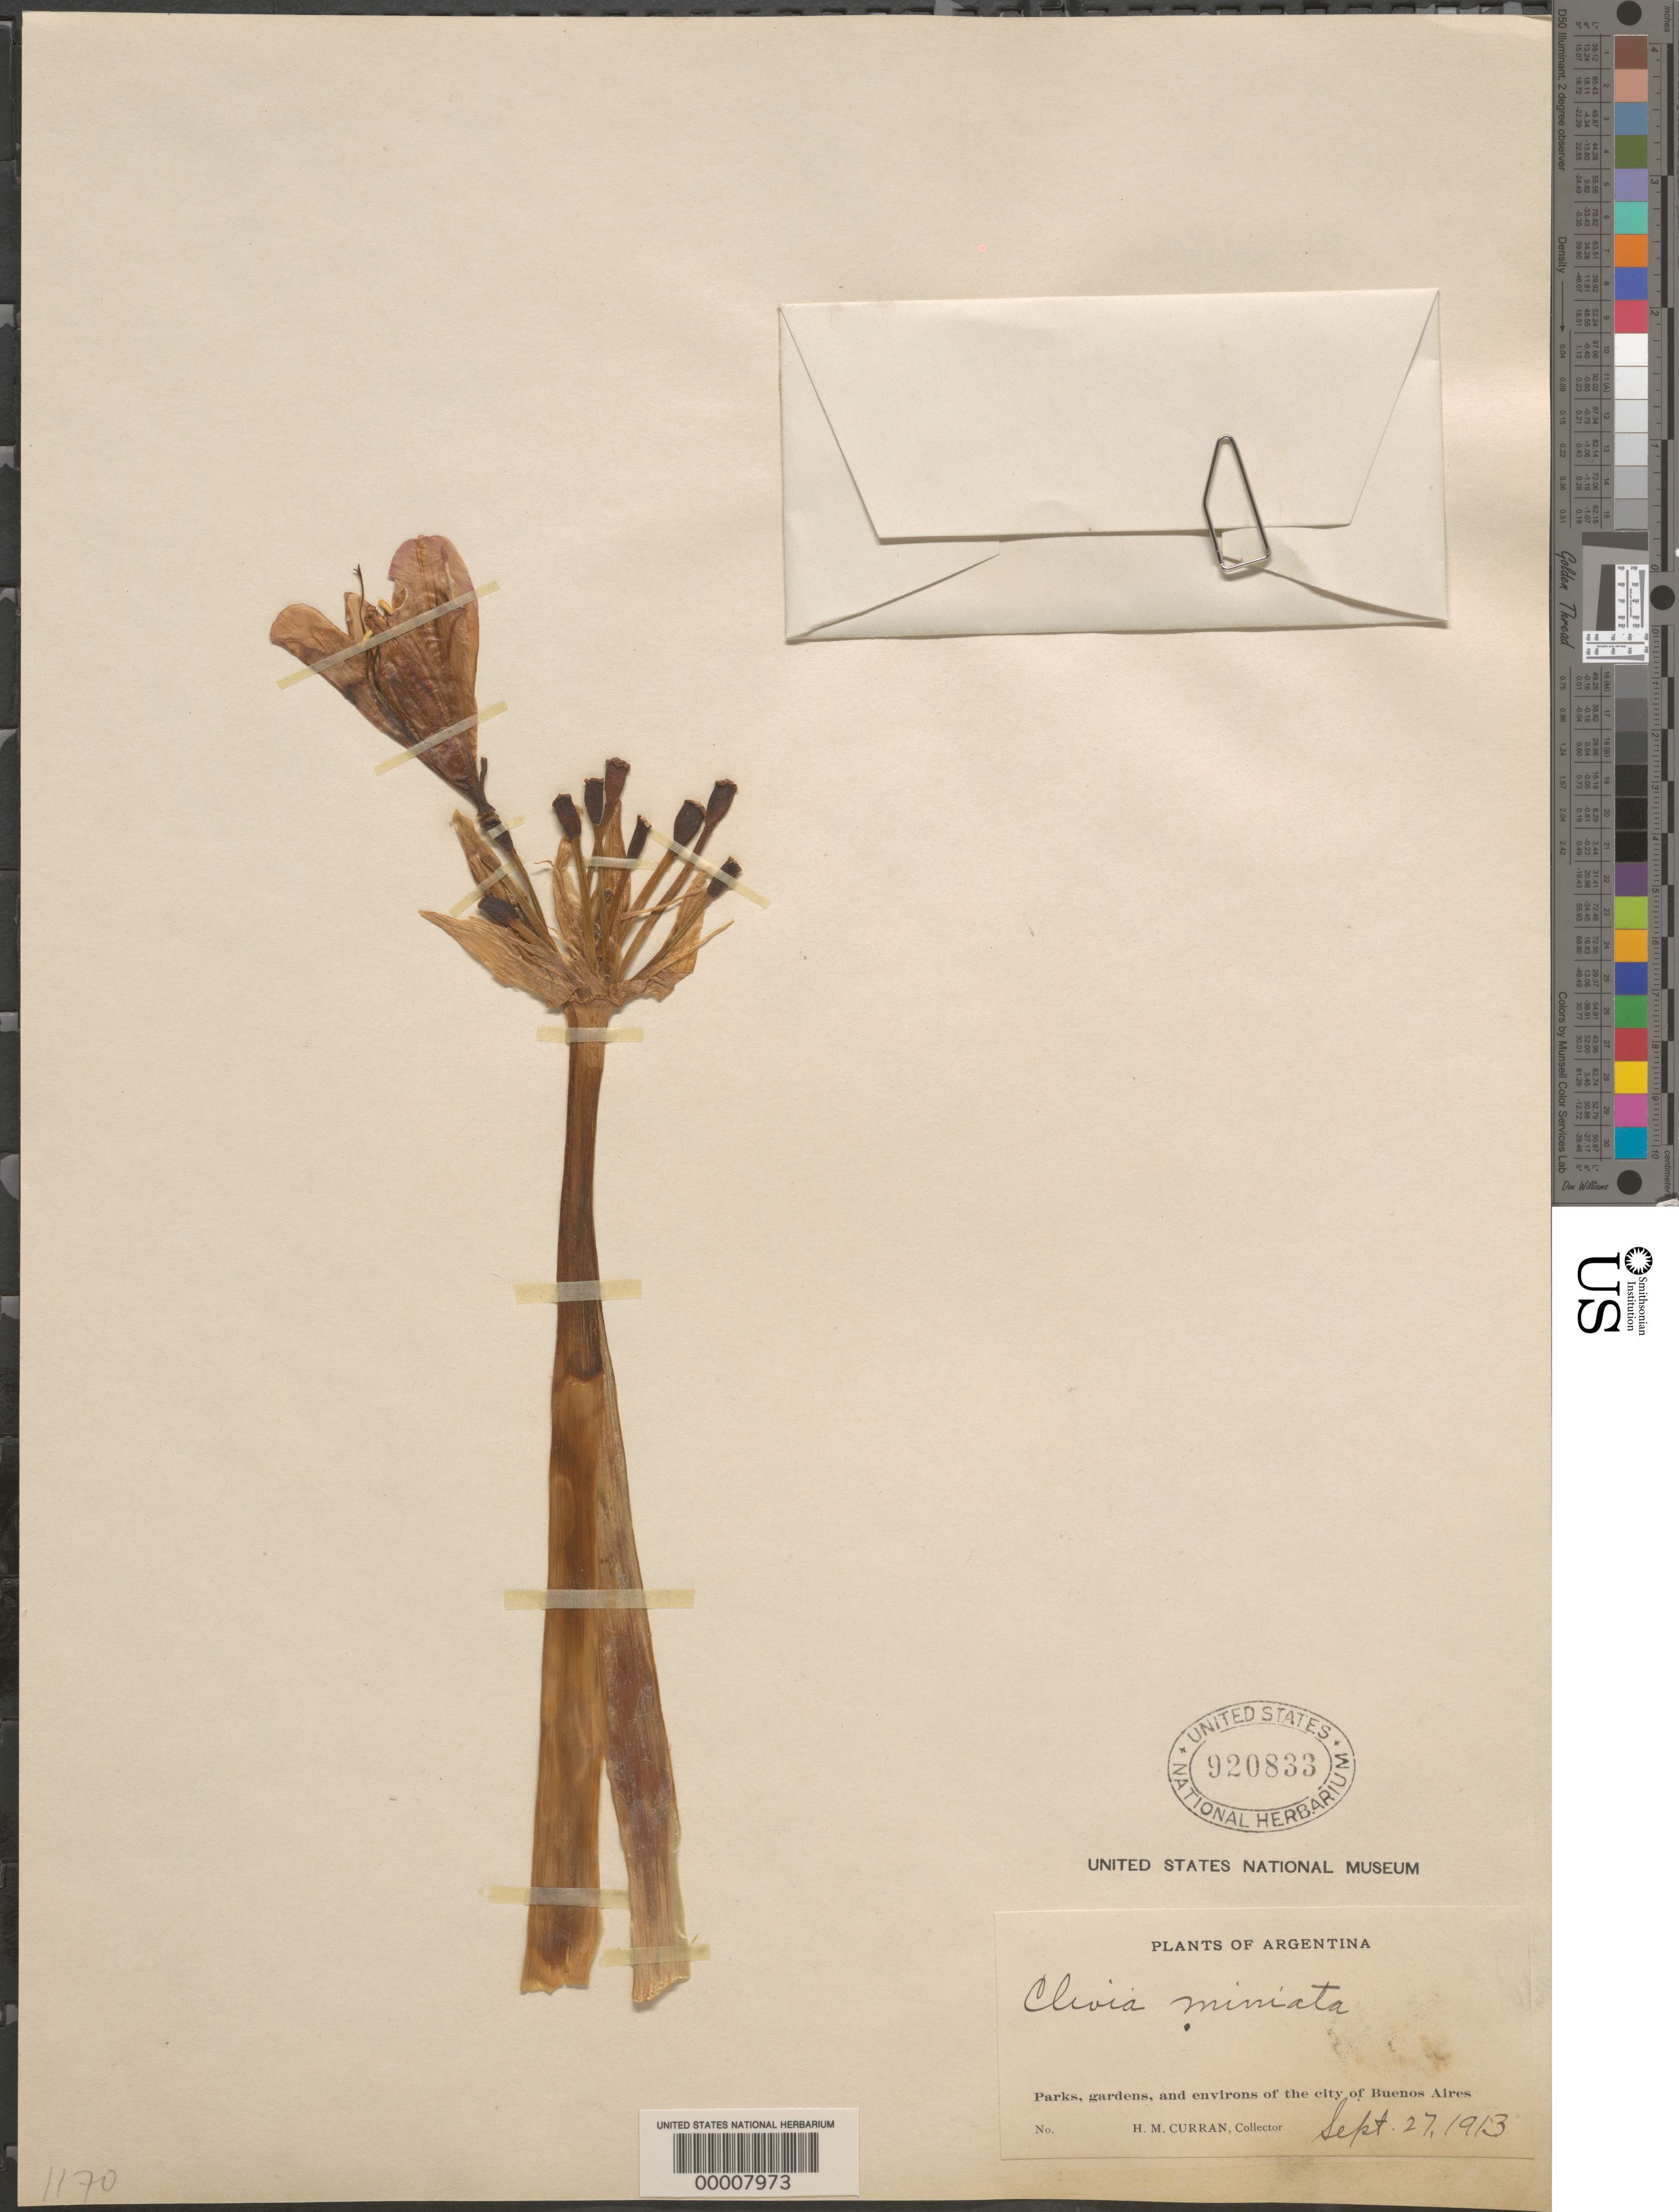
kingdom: Plantae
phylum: Tracheophyta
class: Liliopsida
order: Asparagales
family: Amaryllidaceae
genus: Clivia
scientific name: Clivia miniata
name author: (Lindl.) Bosse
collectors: H. M. Curran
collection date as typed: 27 Sep 1913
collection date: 1913-09-27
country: Argentina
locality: Parks, gardens, and environs of Buenos Aires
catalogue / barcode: US 920833